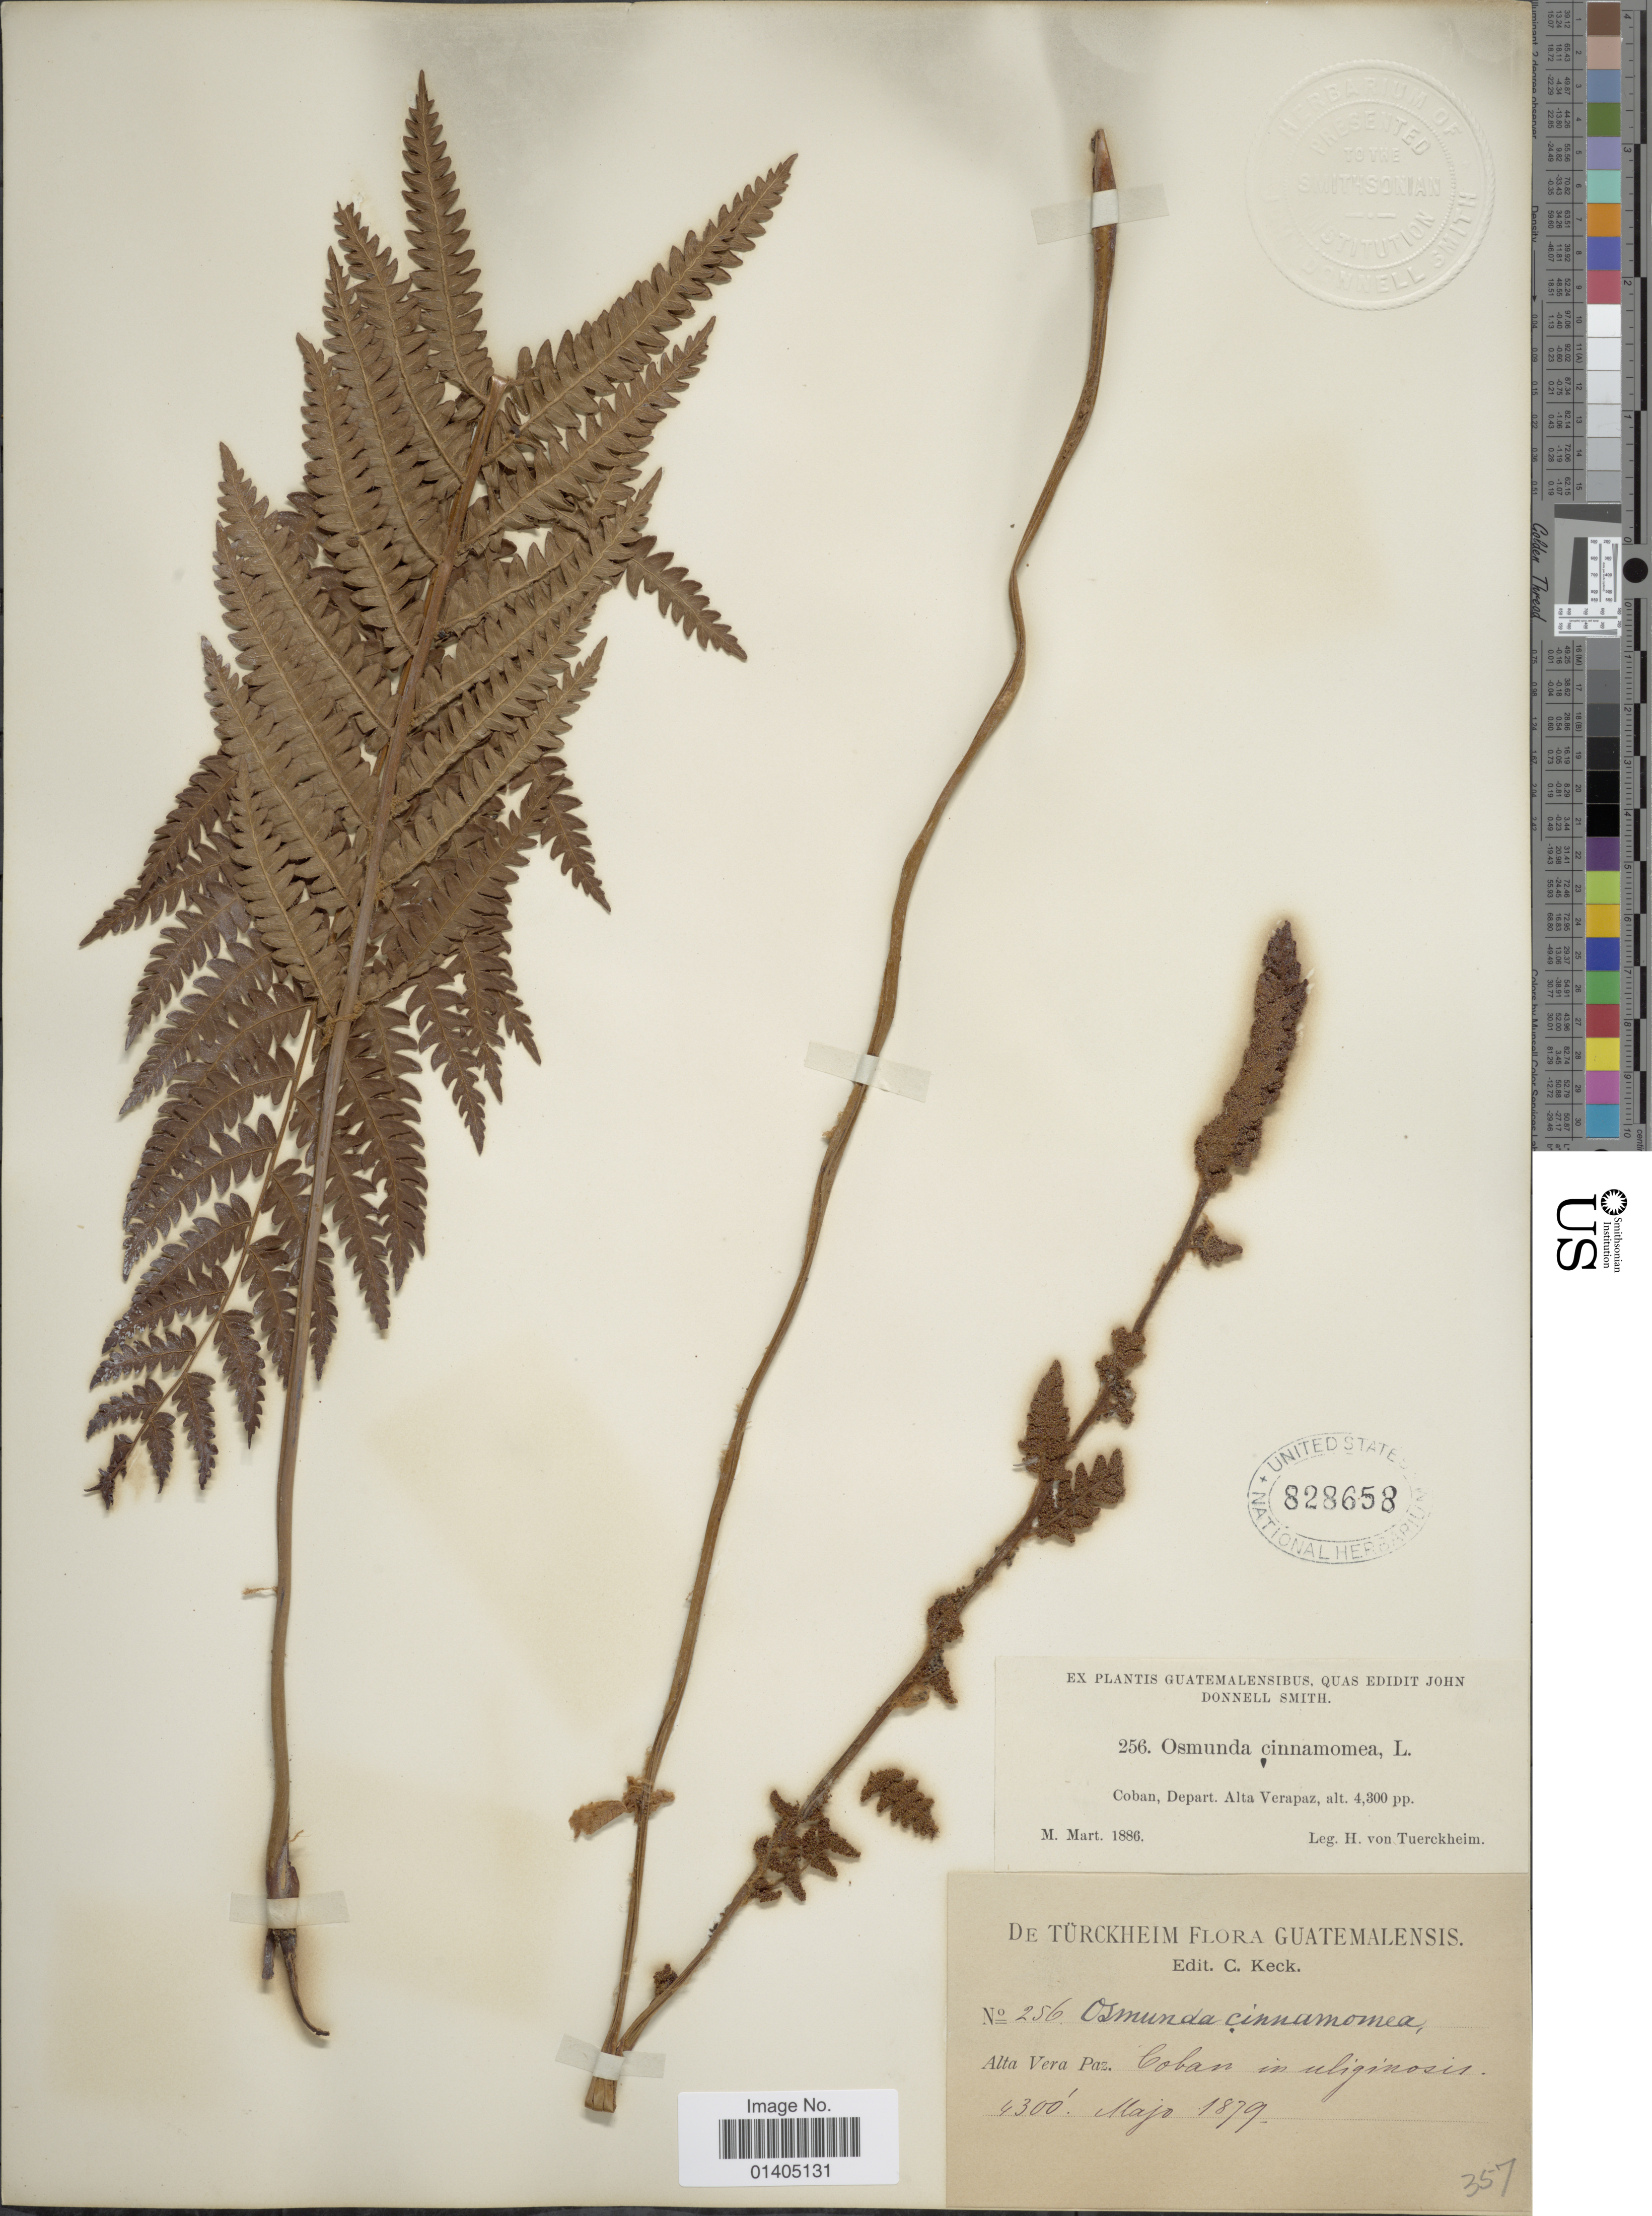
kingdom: Plantae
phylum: Tracheophyta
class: Polypodiopsida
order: Osmundales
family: Osmundaceae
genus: Osmundastrum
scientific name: Osmundastrum cinnamomeum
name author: (L.) C. Presl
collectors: H. von Türckheim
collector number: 256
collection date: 1886-03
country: Guatemala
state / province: Alta Verapaz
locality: Coban, Depart Alta Verapaz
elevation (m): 1311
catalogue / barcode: US 828658